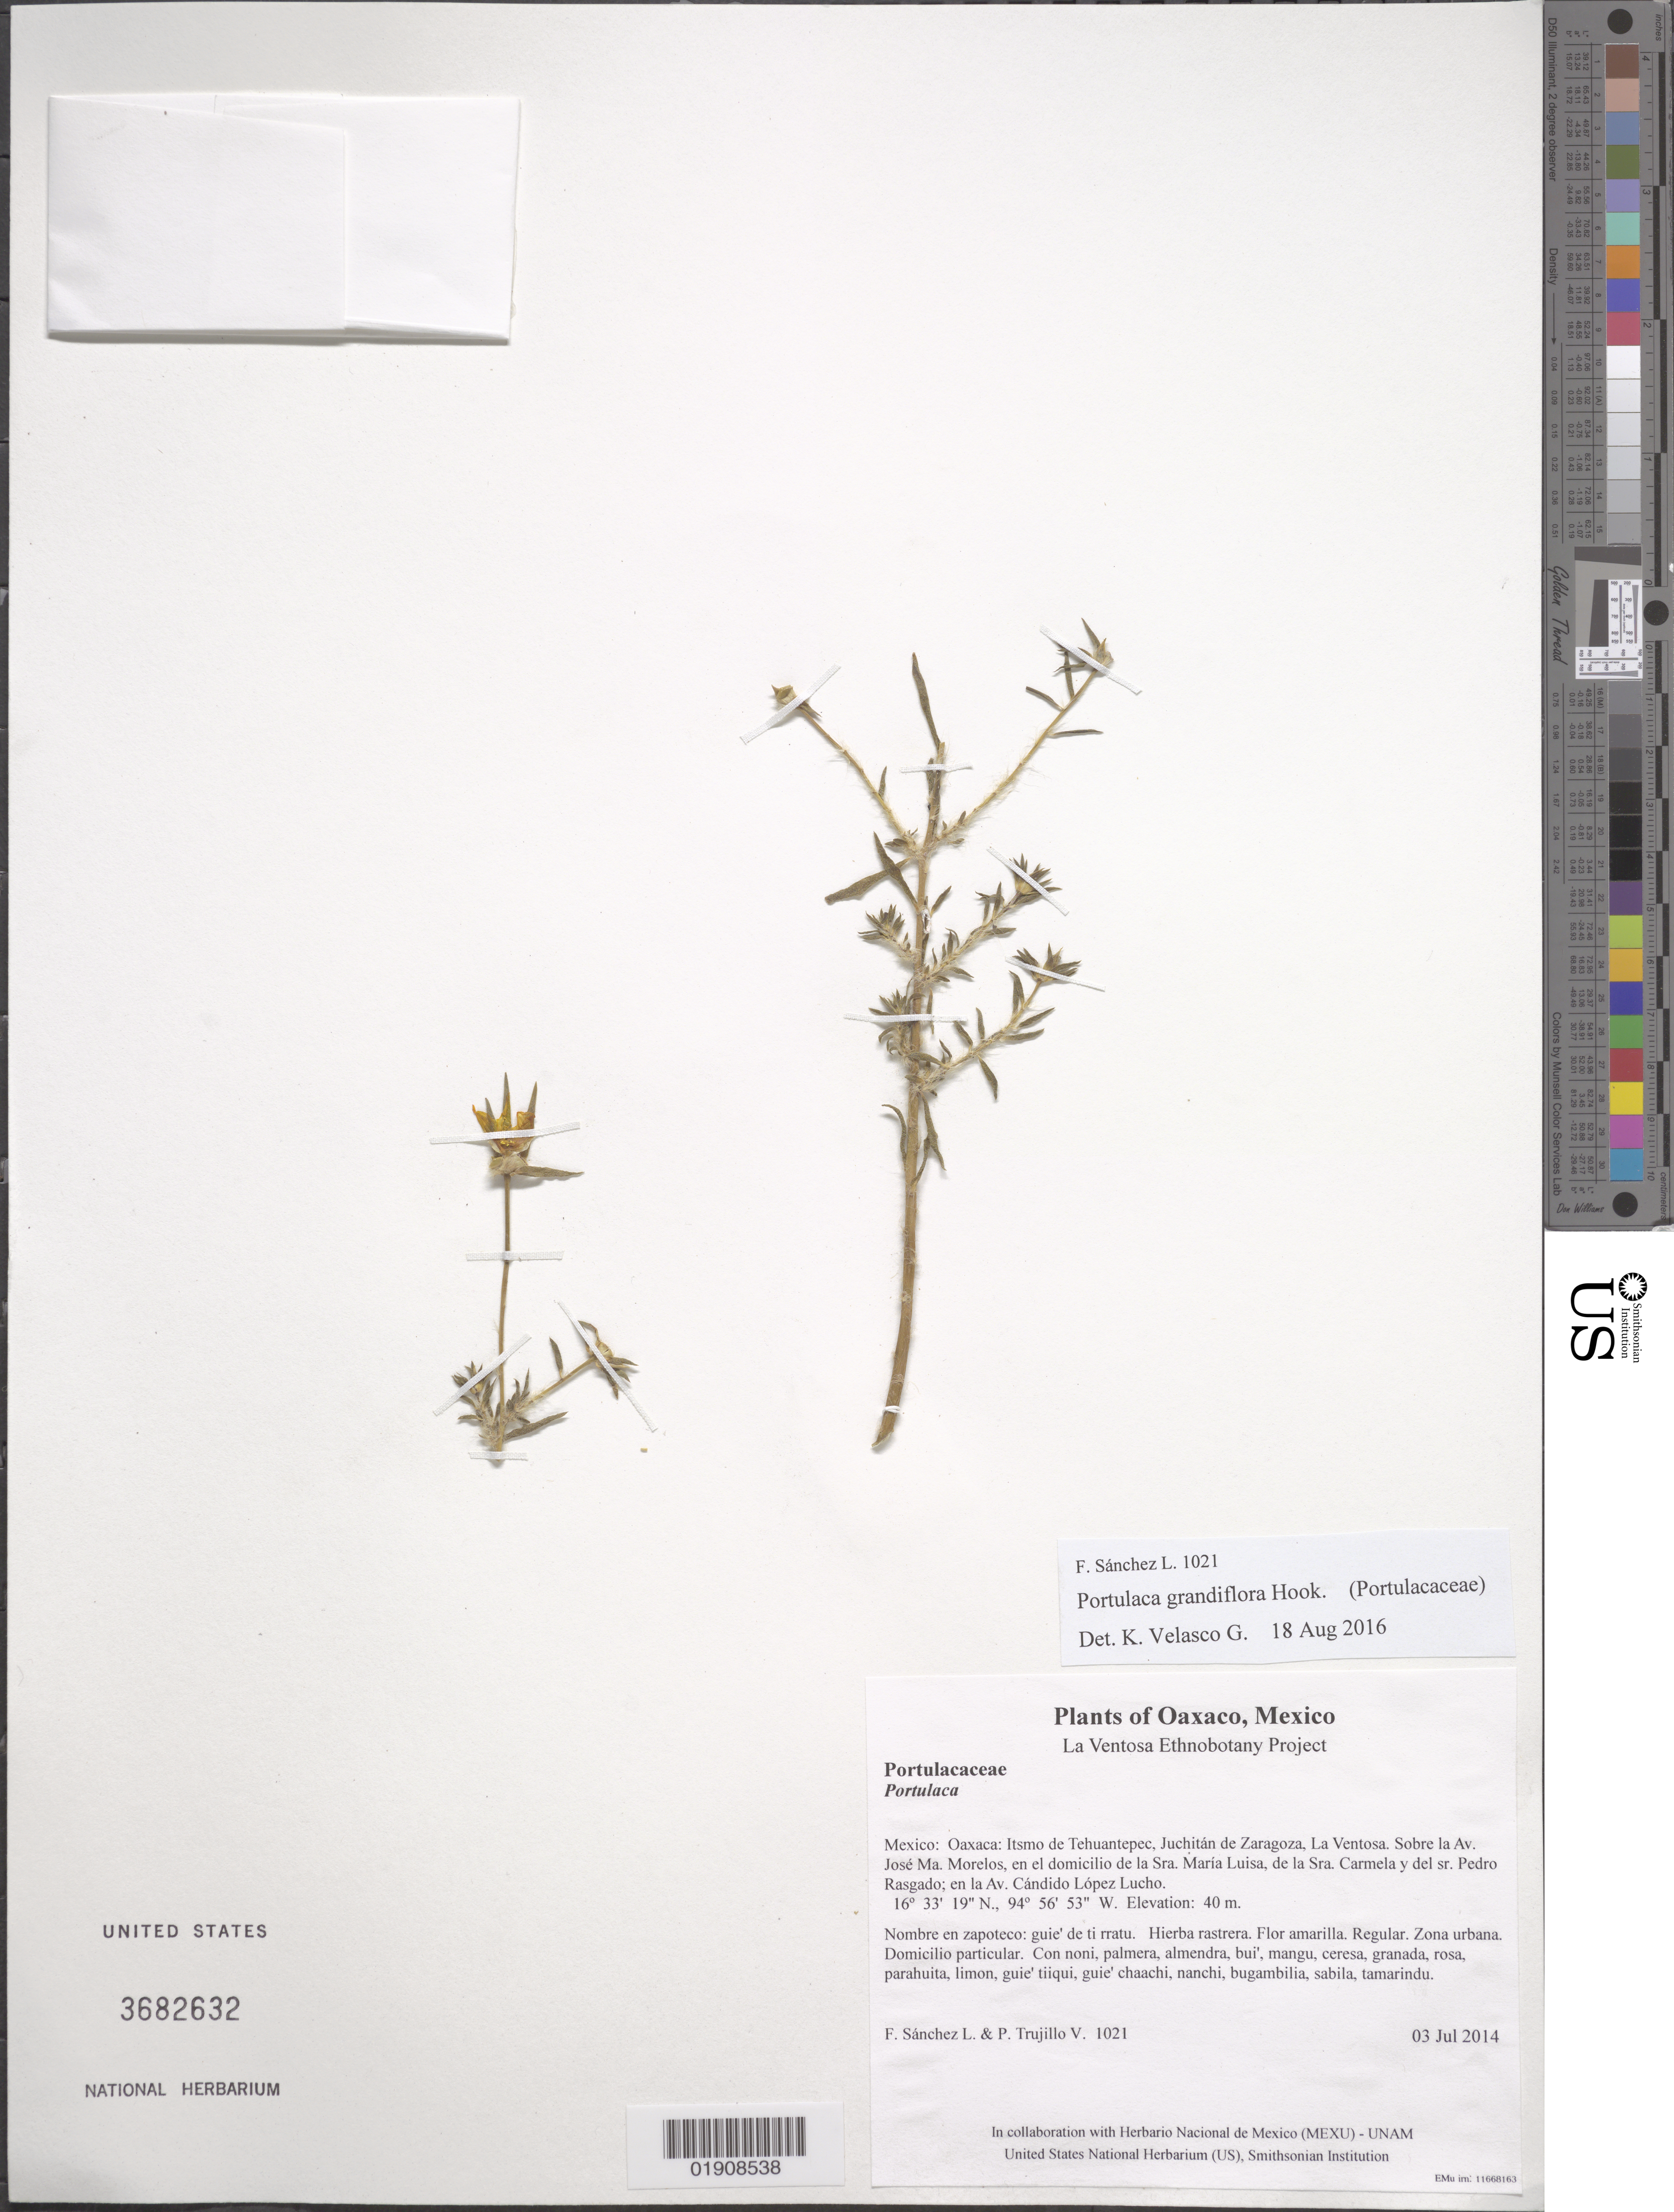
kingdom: Plantae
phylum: Tracheophyta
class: Magnoliopsida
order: Caryophyllales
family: Portulacaceae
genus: Portulaca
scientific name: Portulaca grandiflora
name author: Hook.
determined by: Velasco G., Kenia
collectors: F. Sánchez L. & P. Trujillo V.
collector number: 1021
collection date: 2014-07-03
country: Mexico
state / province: Oaxaca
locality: Itsmo de Tehuantepec, Juchitán de Zaragoza, La Ventosa. Sobre la Av. José Ma. Morelos, en el domicilio de la Sra. María Luisa, de la Sra. Carmela y del sr. Pedro Rasgado; en la Av. Cándido López Lucho.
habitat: Zona urbana. Domicilio particular.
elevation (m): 40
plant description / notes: JEBOT, MEXU, SERO; Guixi bandaga. Guie' naguchi. Nuu.; amor de un rato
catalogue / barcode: US 3682632